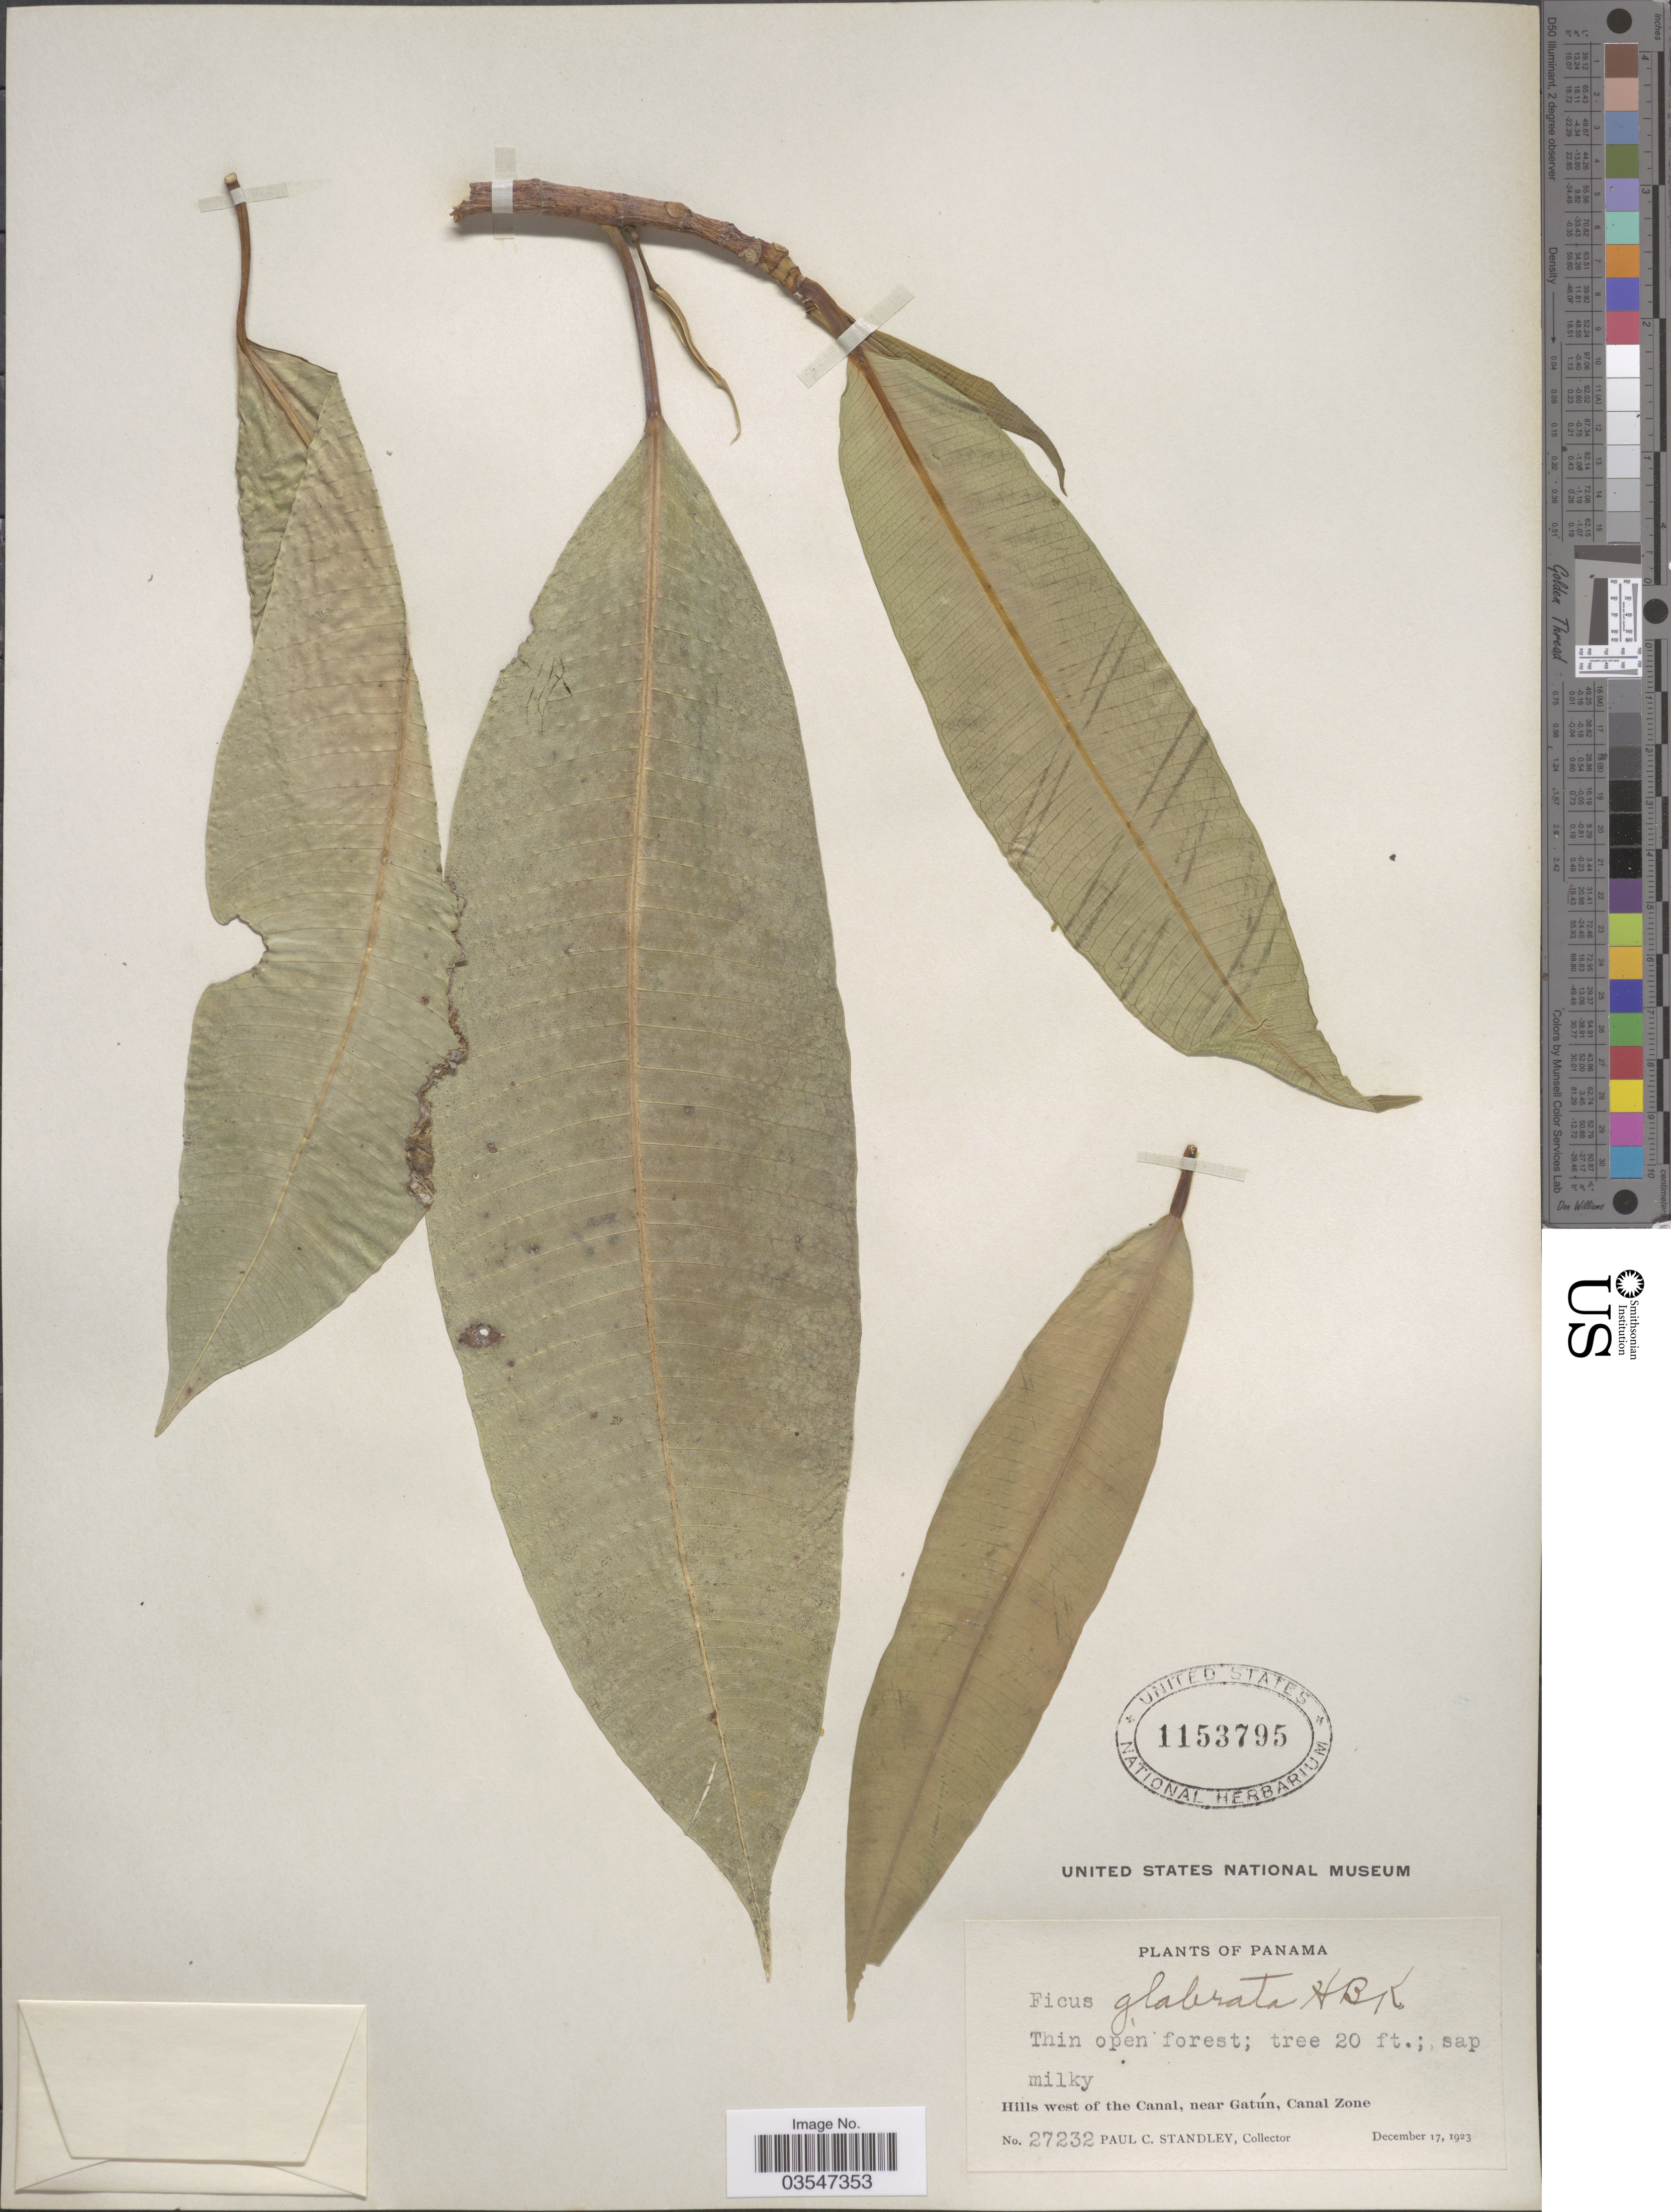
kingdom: Plantae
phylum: Tracheophyta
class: Magnoliopsida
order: Rosales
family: Moraceae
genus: Ficus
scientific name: Ficus insipida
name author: Willd.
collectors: P. C. Standley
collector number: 27232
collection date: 1923-12-17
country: Panama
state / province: Colón / Panamá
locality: Hills west of the Canal, near Gatún, Canal Zone.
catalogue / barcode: US 1153795